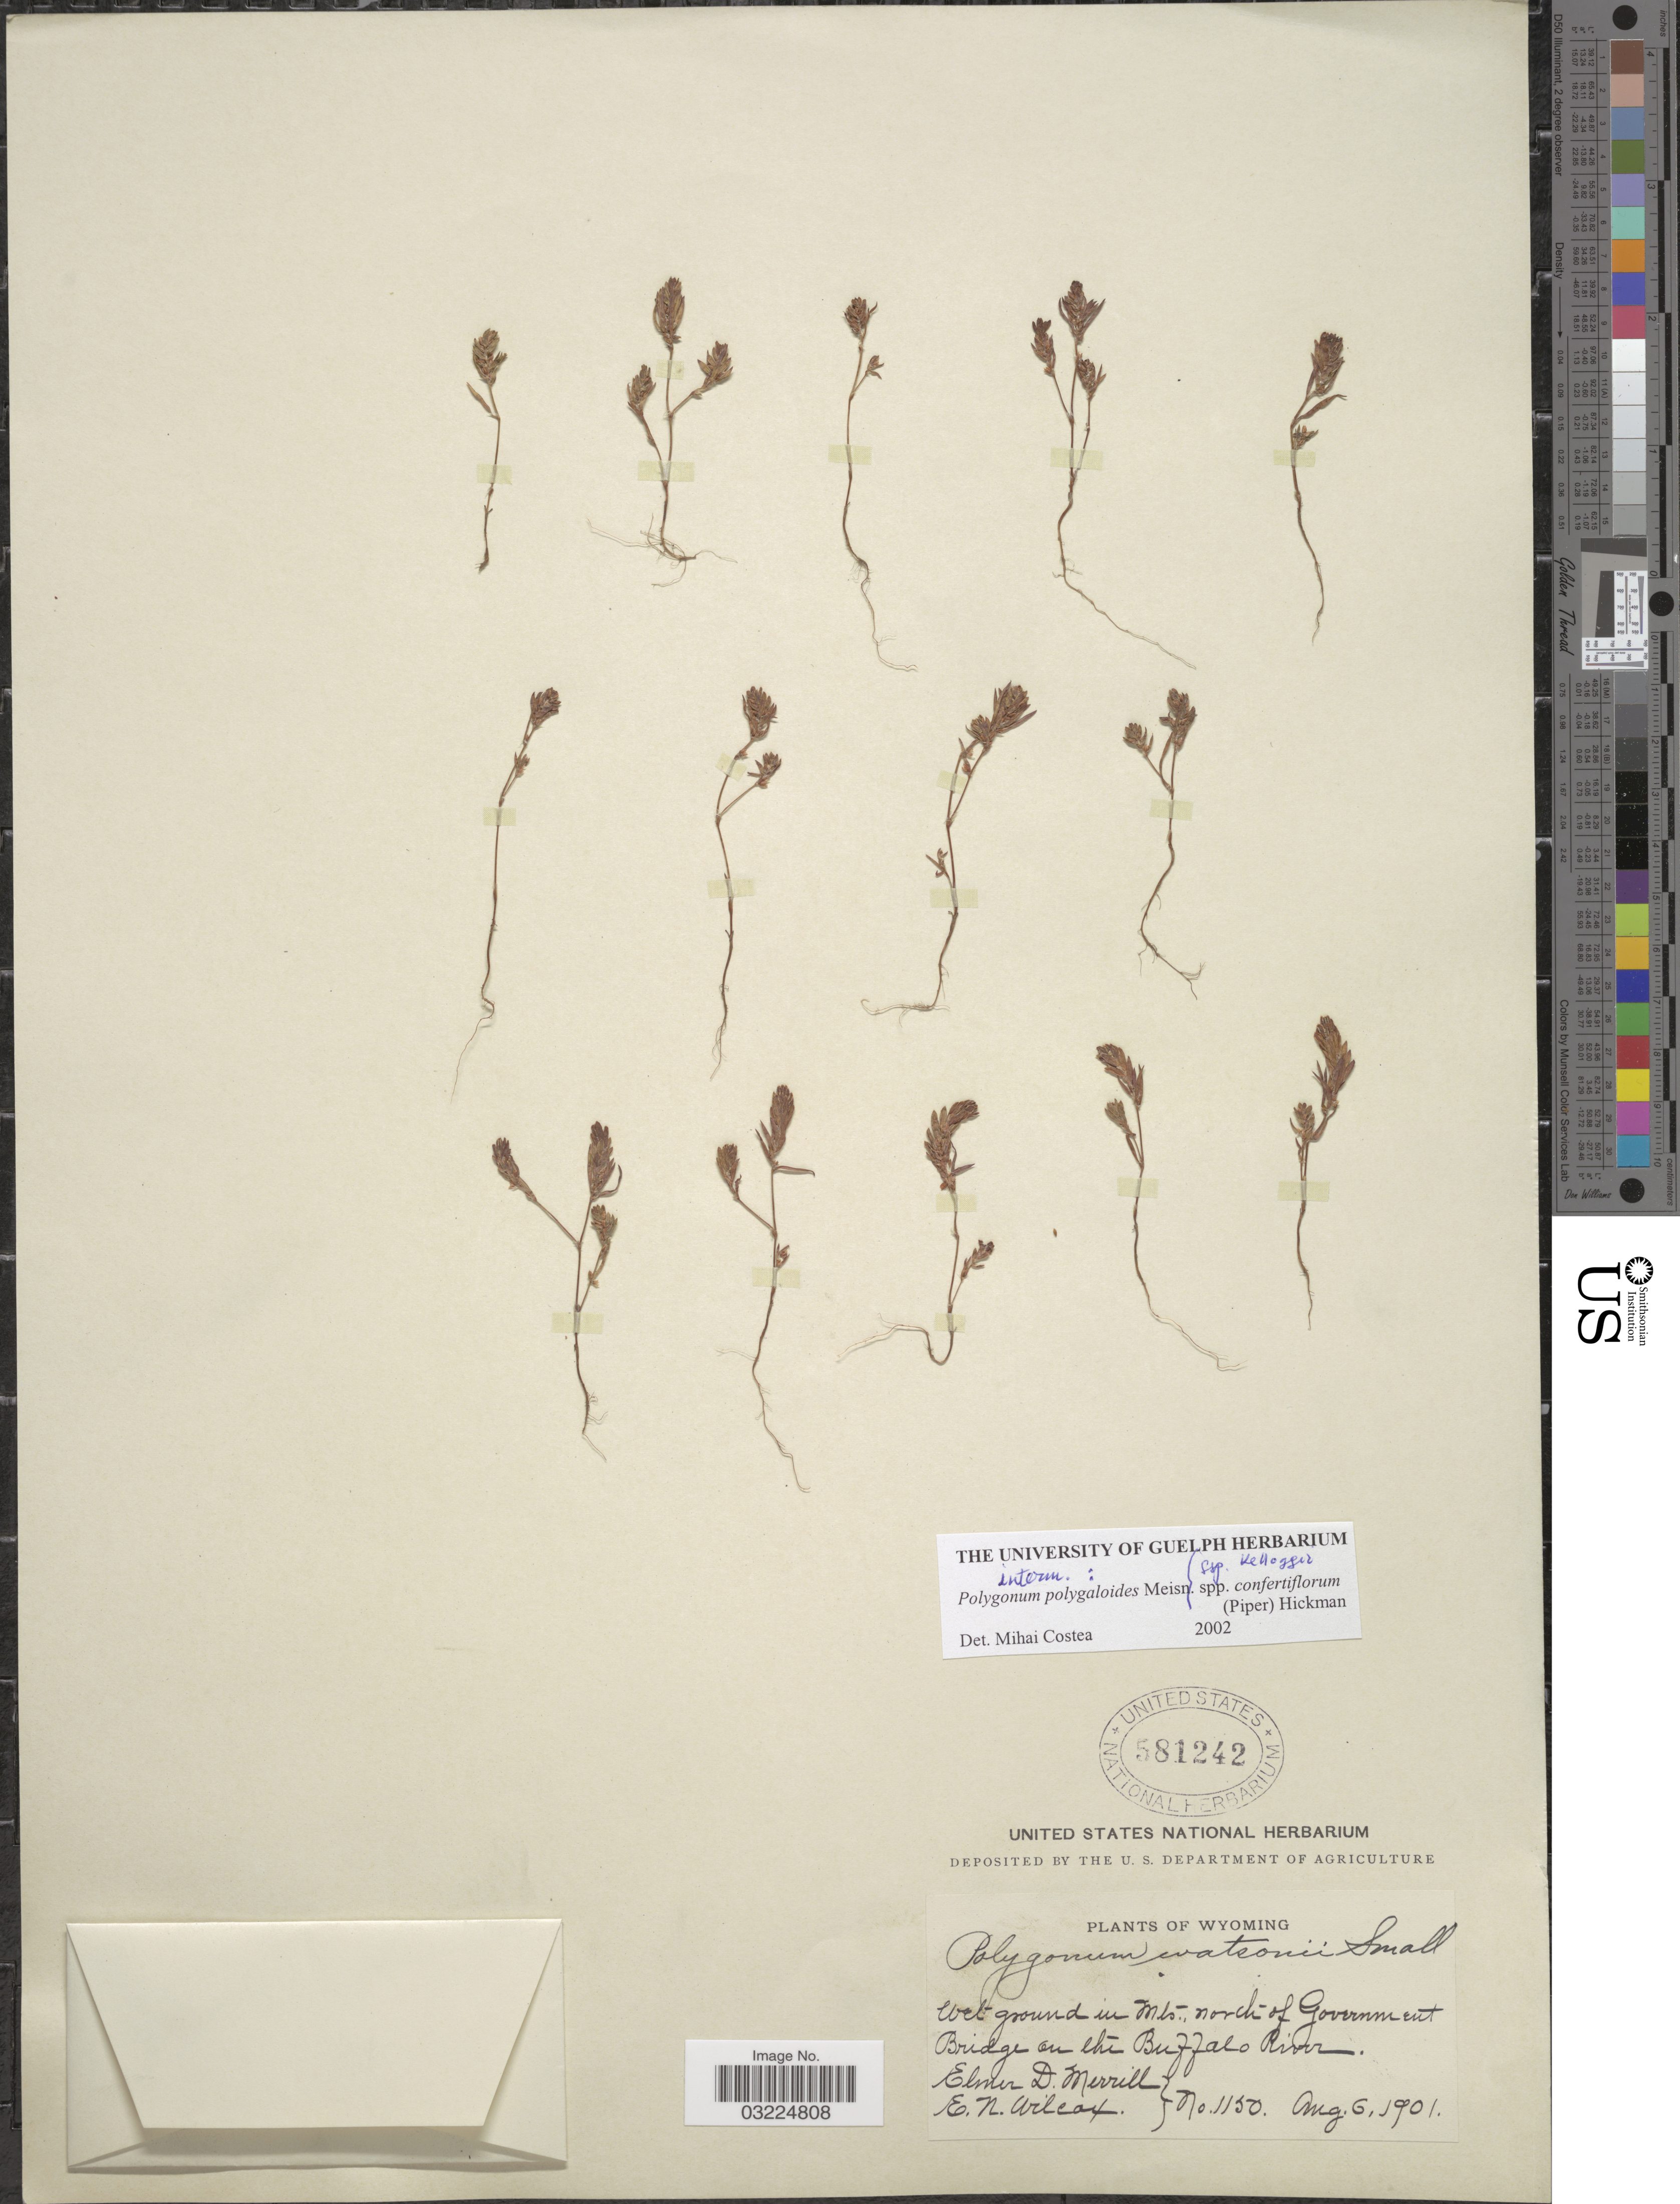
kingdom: Plantae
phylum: Tracheophyta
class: Magnoliopsida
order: Caryophyllales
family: Polygonaceae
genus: Polygonum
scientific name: Polygonum polygaloides subsp. confertiflorum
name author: (Nutt. ex Piper) Hickman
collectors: E. D. Merrill & E. Wilcox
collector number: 1150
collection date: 1901-08-06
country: United States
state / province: Wyoming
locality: Wet ground in Mts., north of Government Bridge on the Buffalo River.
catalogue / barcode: US 581242